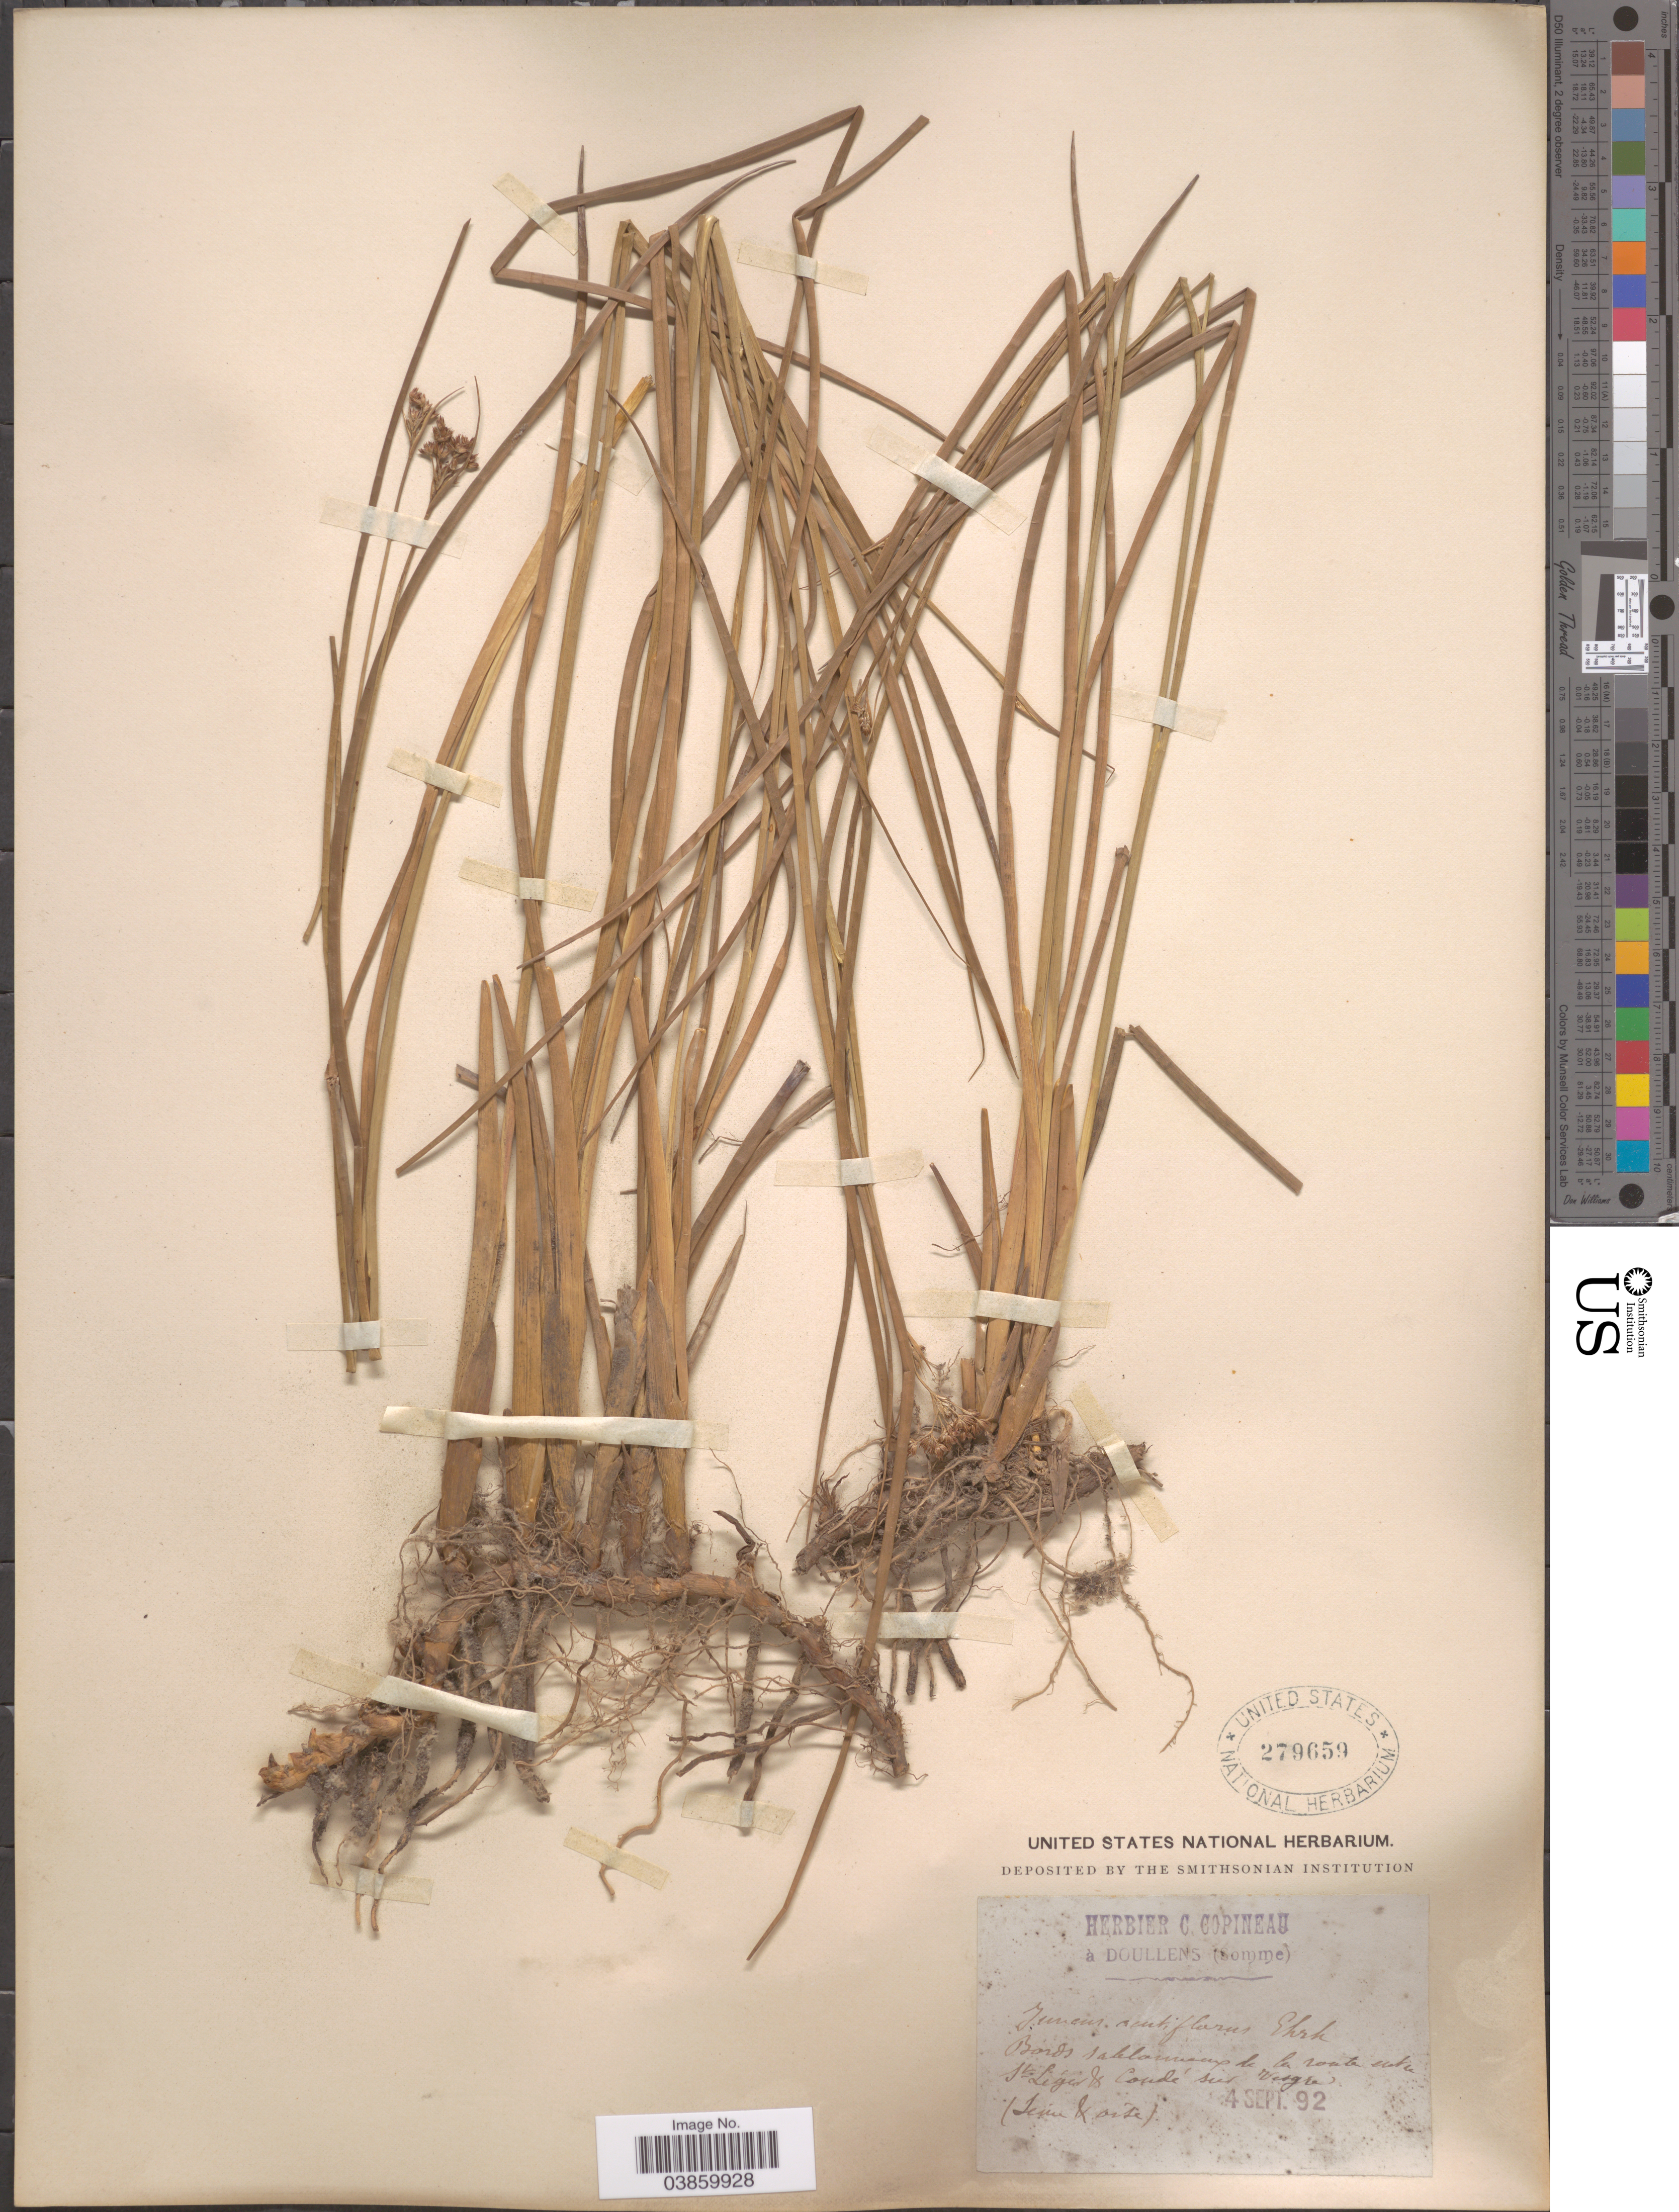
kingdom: Plantae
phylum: Tracheophyta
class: Liliopsida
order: Poales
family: Juncaceae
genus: Juncus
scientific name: Juncus acutiflorus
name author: Ehrh. ex Hoffm.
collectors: ex herb. C. Copineau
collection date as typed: Transcribed d/m/y: 4/9/92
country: France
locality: Bords sablonneaux de la route entre St Léger & Condé sur Vesgre (Seine & Oise).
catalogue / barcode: US 279659